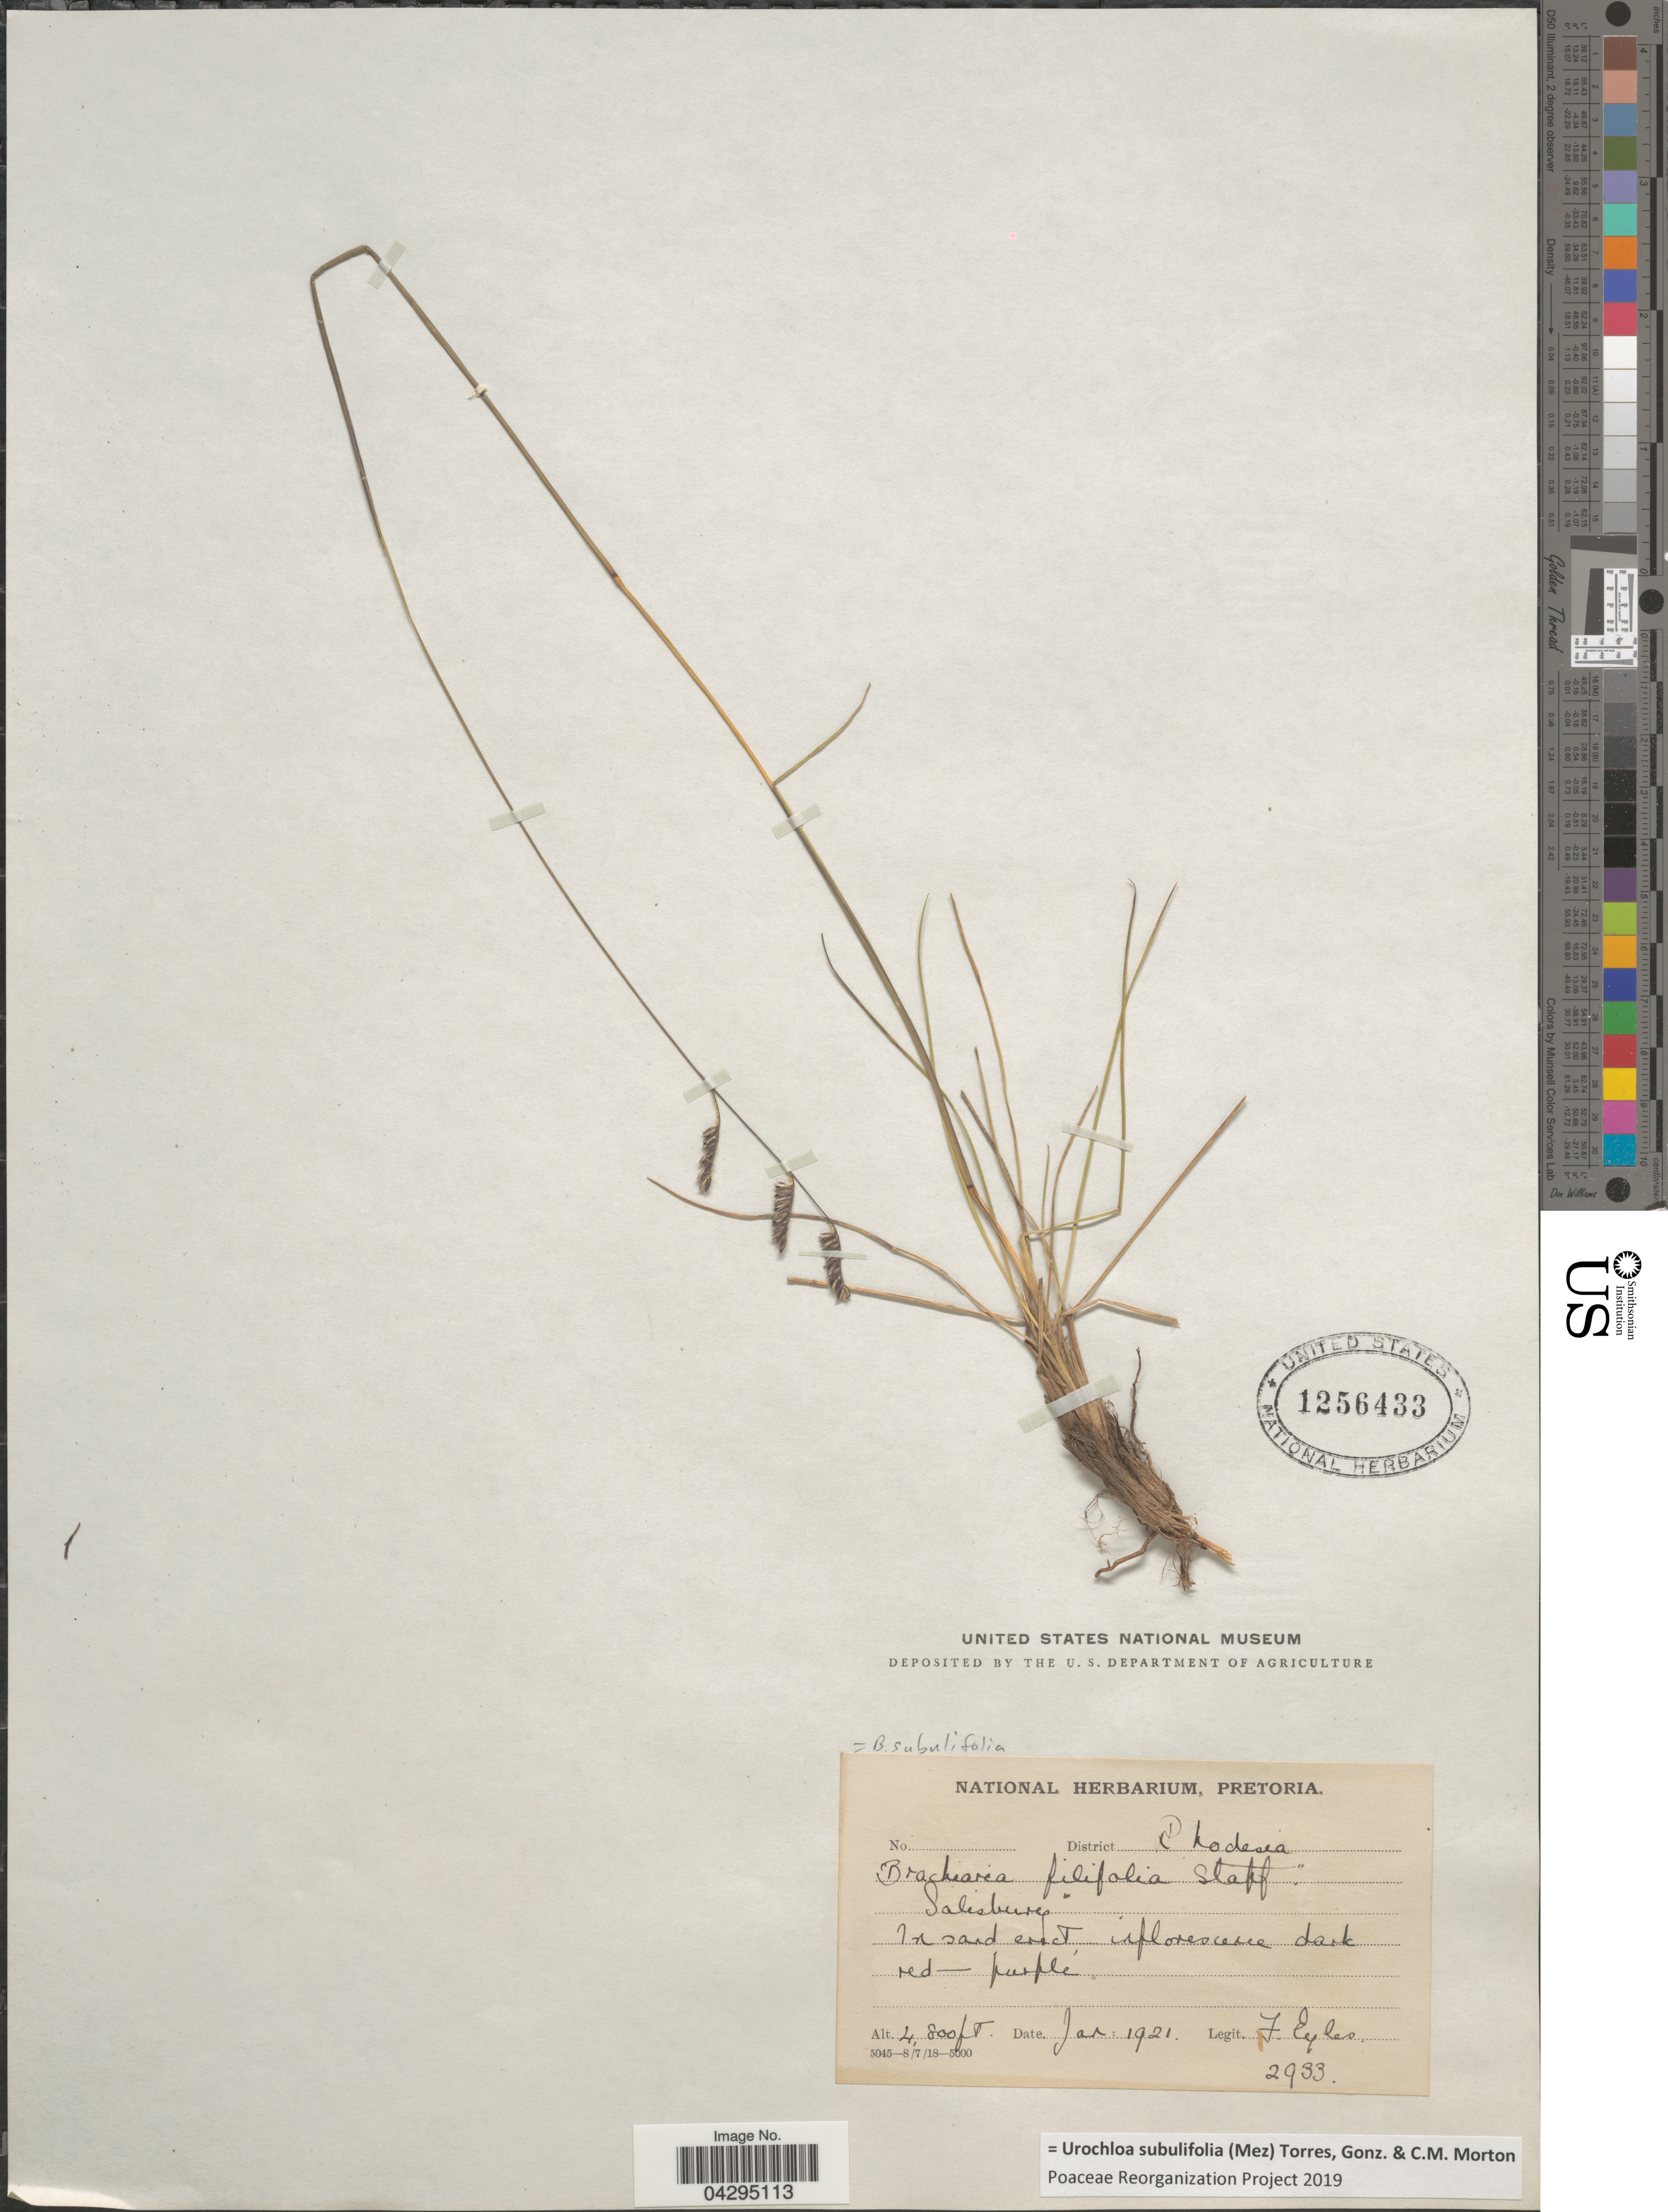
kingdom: Plantae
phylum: Tracheophyta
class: Liliopsida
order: Poales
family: Poaceae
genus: Urochloa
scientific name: Urochloa subulifolia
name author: (Mez) Torres Gonz. & C.M. Morton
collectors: F. Eyles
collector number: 2933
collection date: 1921-01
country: Zimbabwe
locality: District Rhodesia. Salisbury.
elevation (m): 1463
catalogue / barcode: US 1256433